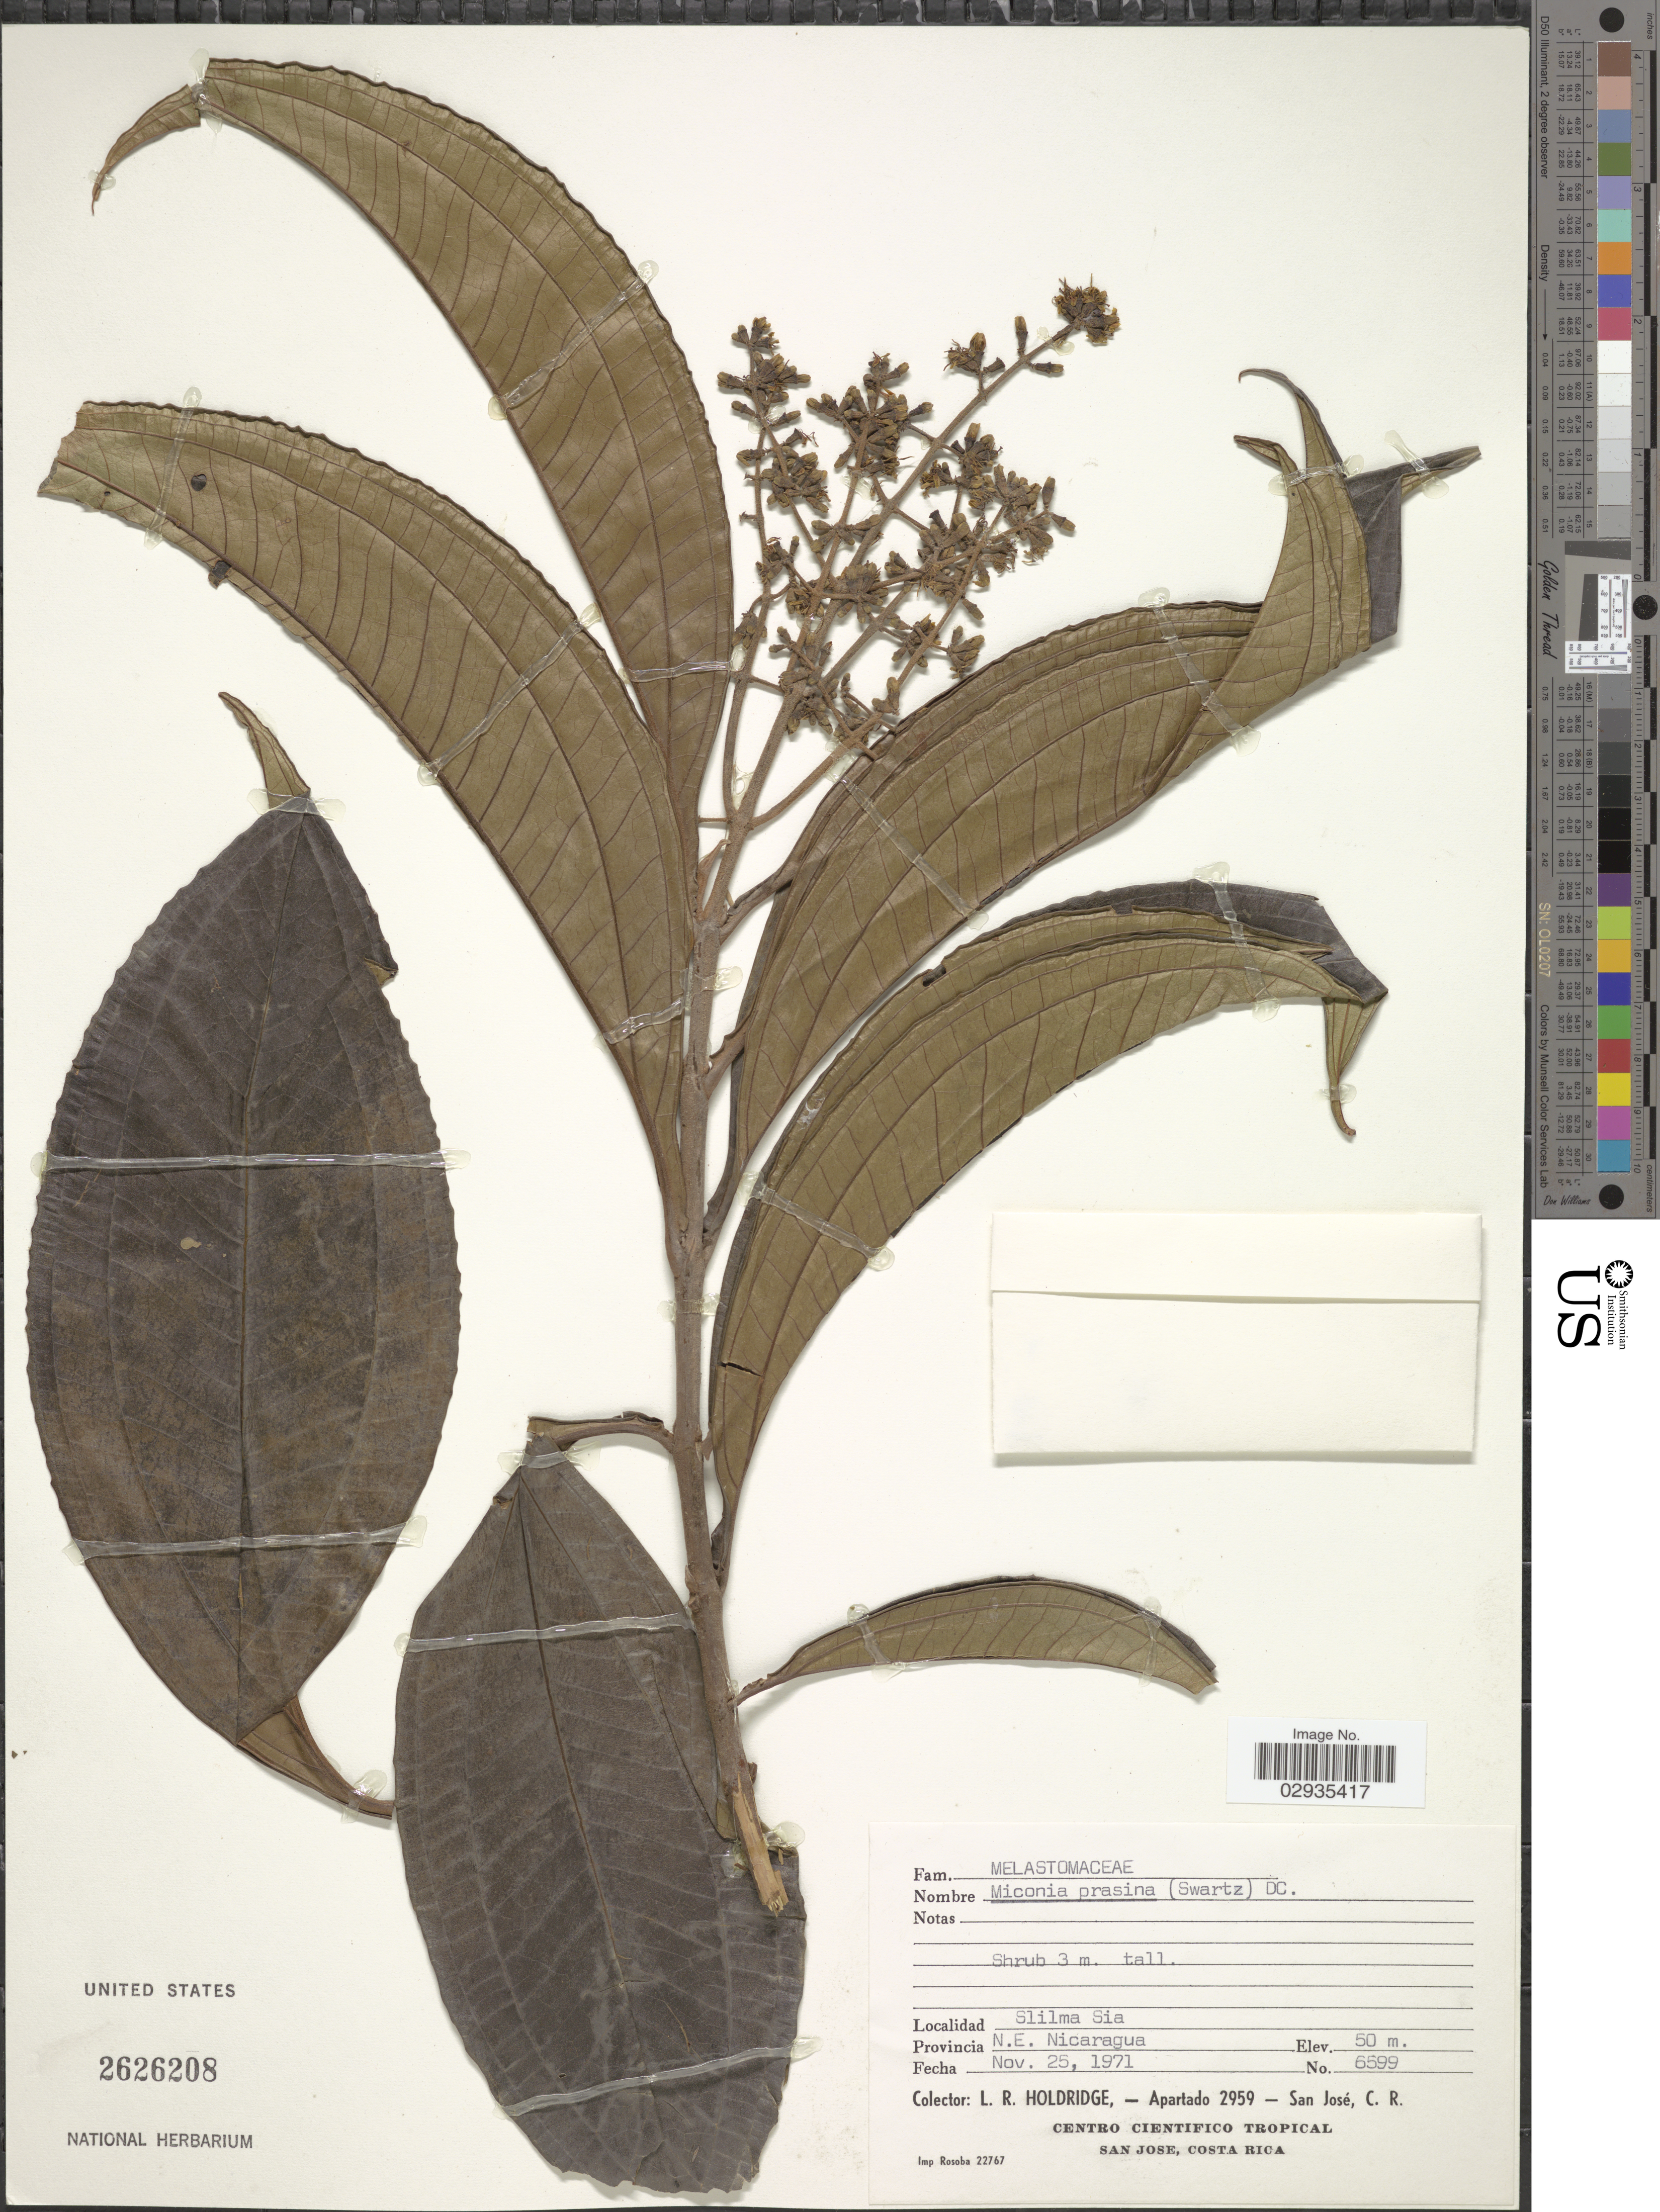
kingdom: Plantae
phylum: Tracheophyta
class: Magnoliopsida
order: Myrtales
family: Melastomataceae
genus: Miconia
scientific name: Miconia prasina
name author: (Sw.) DC.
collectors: L. Holdridge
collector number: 6599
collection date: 1971-11-25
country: Nicaragua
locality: Slilma Sia, Provincia N.E. Nicaragua.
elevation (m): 50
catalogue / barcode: US 2626208